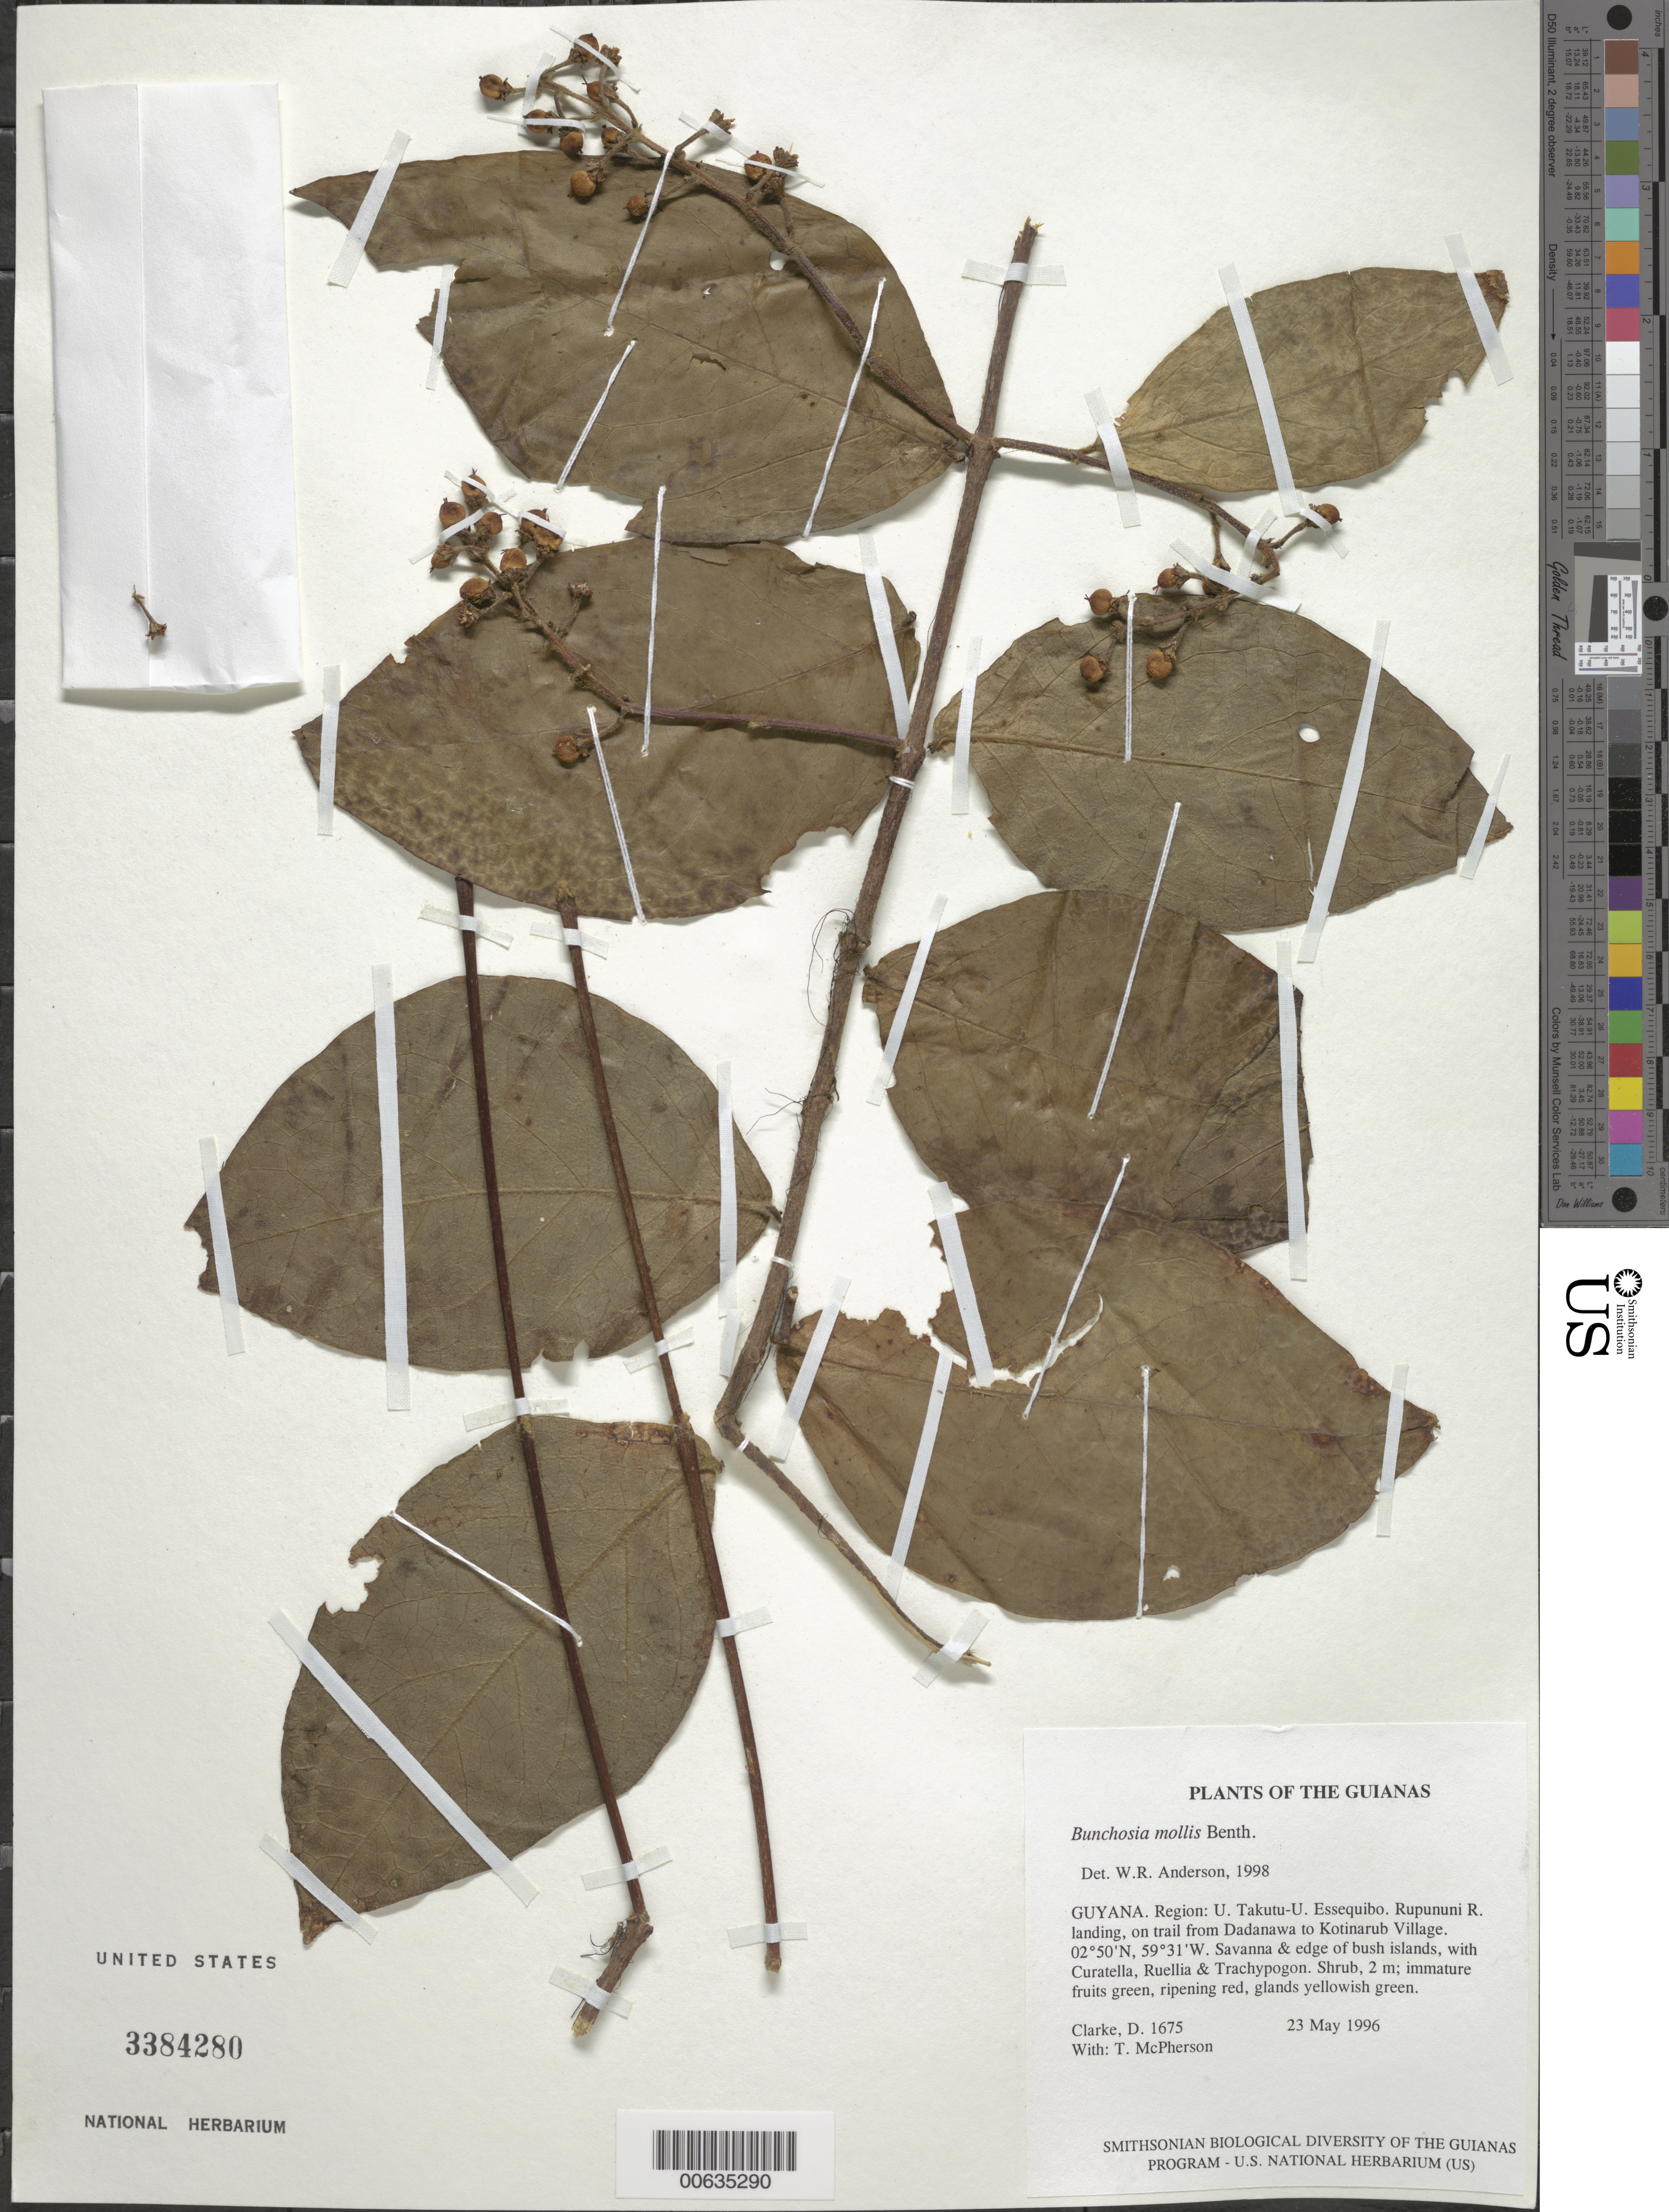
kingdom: Plantae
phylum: Tracheophyta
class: Magnoliopsida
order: Malpighiales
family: Malpighiaceae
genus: Bunchosia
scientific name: Bunchosia mollis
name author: Benth.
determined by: Anderson, W. R., (MICH), University of Michigan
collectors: H. D. Clarke & T. McPherson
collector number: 1675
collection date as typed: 23 May 1996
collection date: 1996-05-23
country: Guyana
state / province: U. Takutu-U. Essequibo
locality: Rupununi R. landing, on trail from Dadanawa to Kotinarub Village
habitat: Savanna & edge of bush islands, with Curatella, Ruellia & Trachypogon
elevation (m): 100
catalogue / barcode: US 3384280